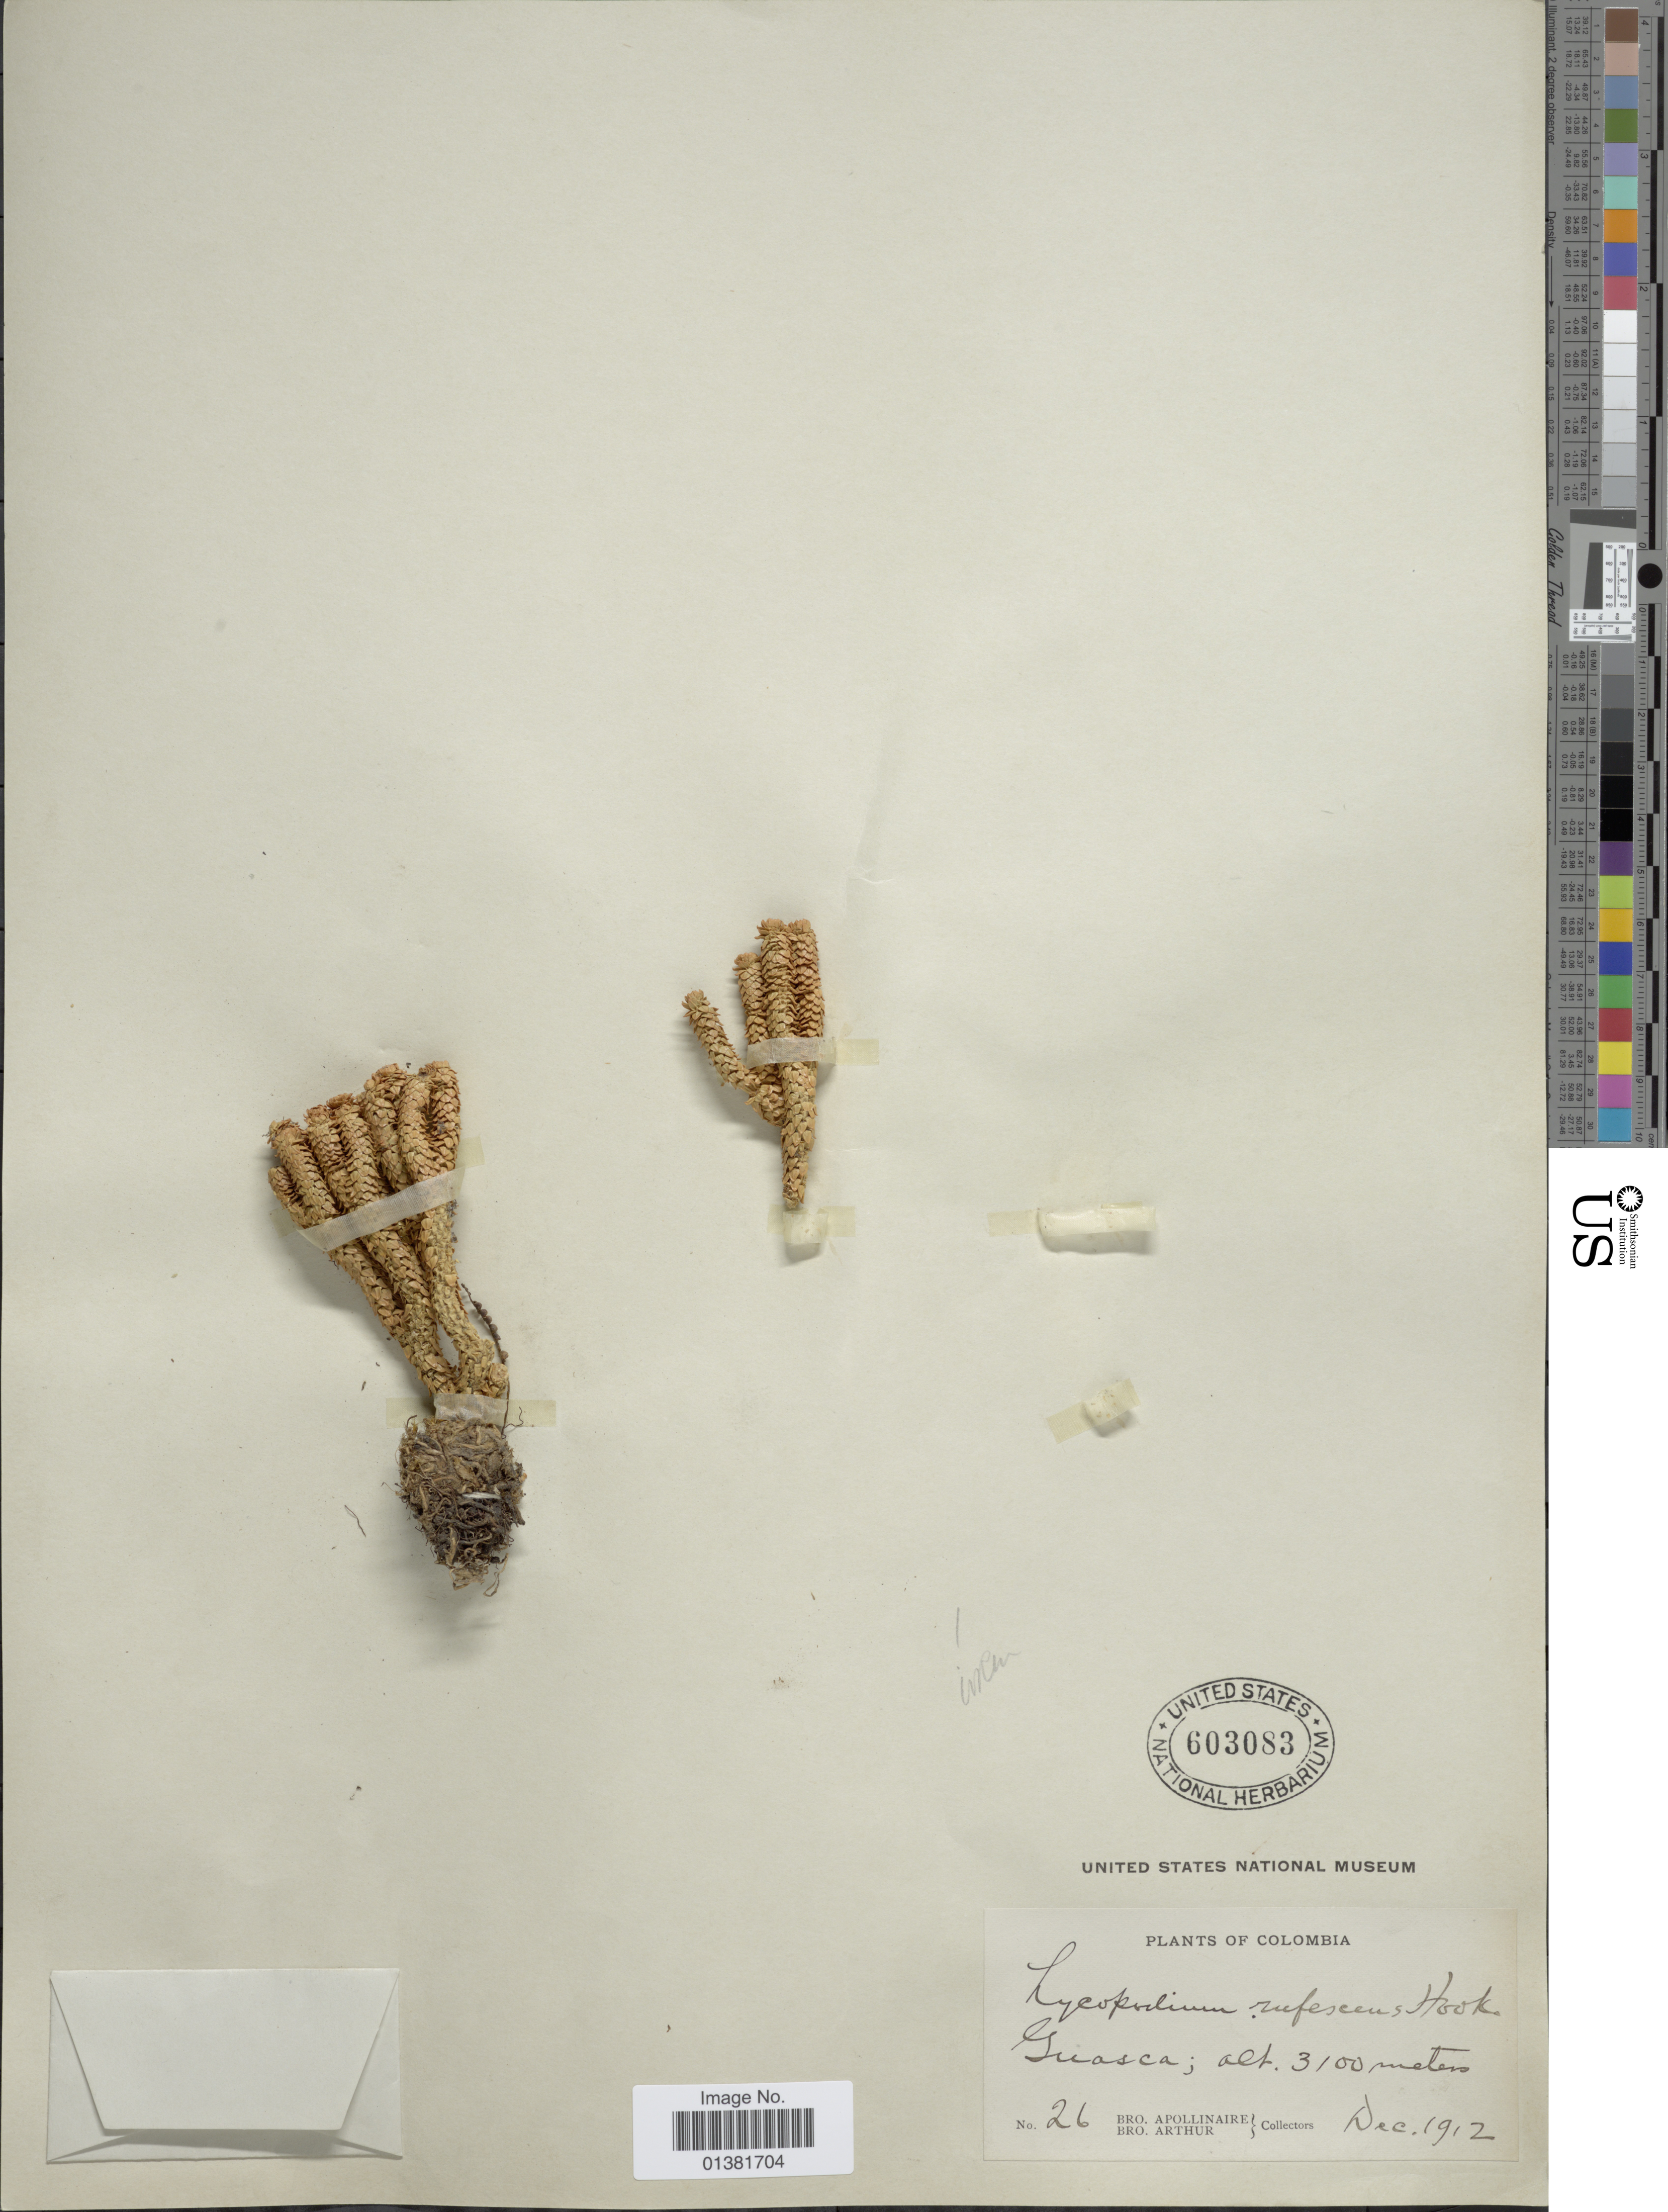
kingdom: Plantae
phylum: Tracheophyta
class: Lycopodiopsida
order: Lycopodiales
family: Lycopodiaceae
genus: Phlegmariurus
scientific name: Phlegmariurus brevifolius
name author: (Grev. & Hook.) B. Øllg.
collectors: Bro. Apollinaire & Bro. Arthur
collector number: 26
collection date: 1912-12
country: Colombia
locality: Guasca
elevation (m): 3100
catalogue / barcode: US 603083